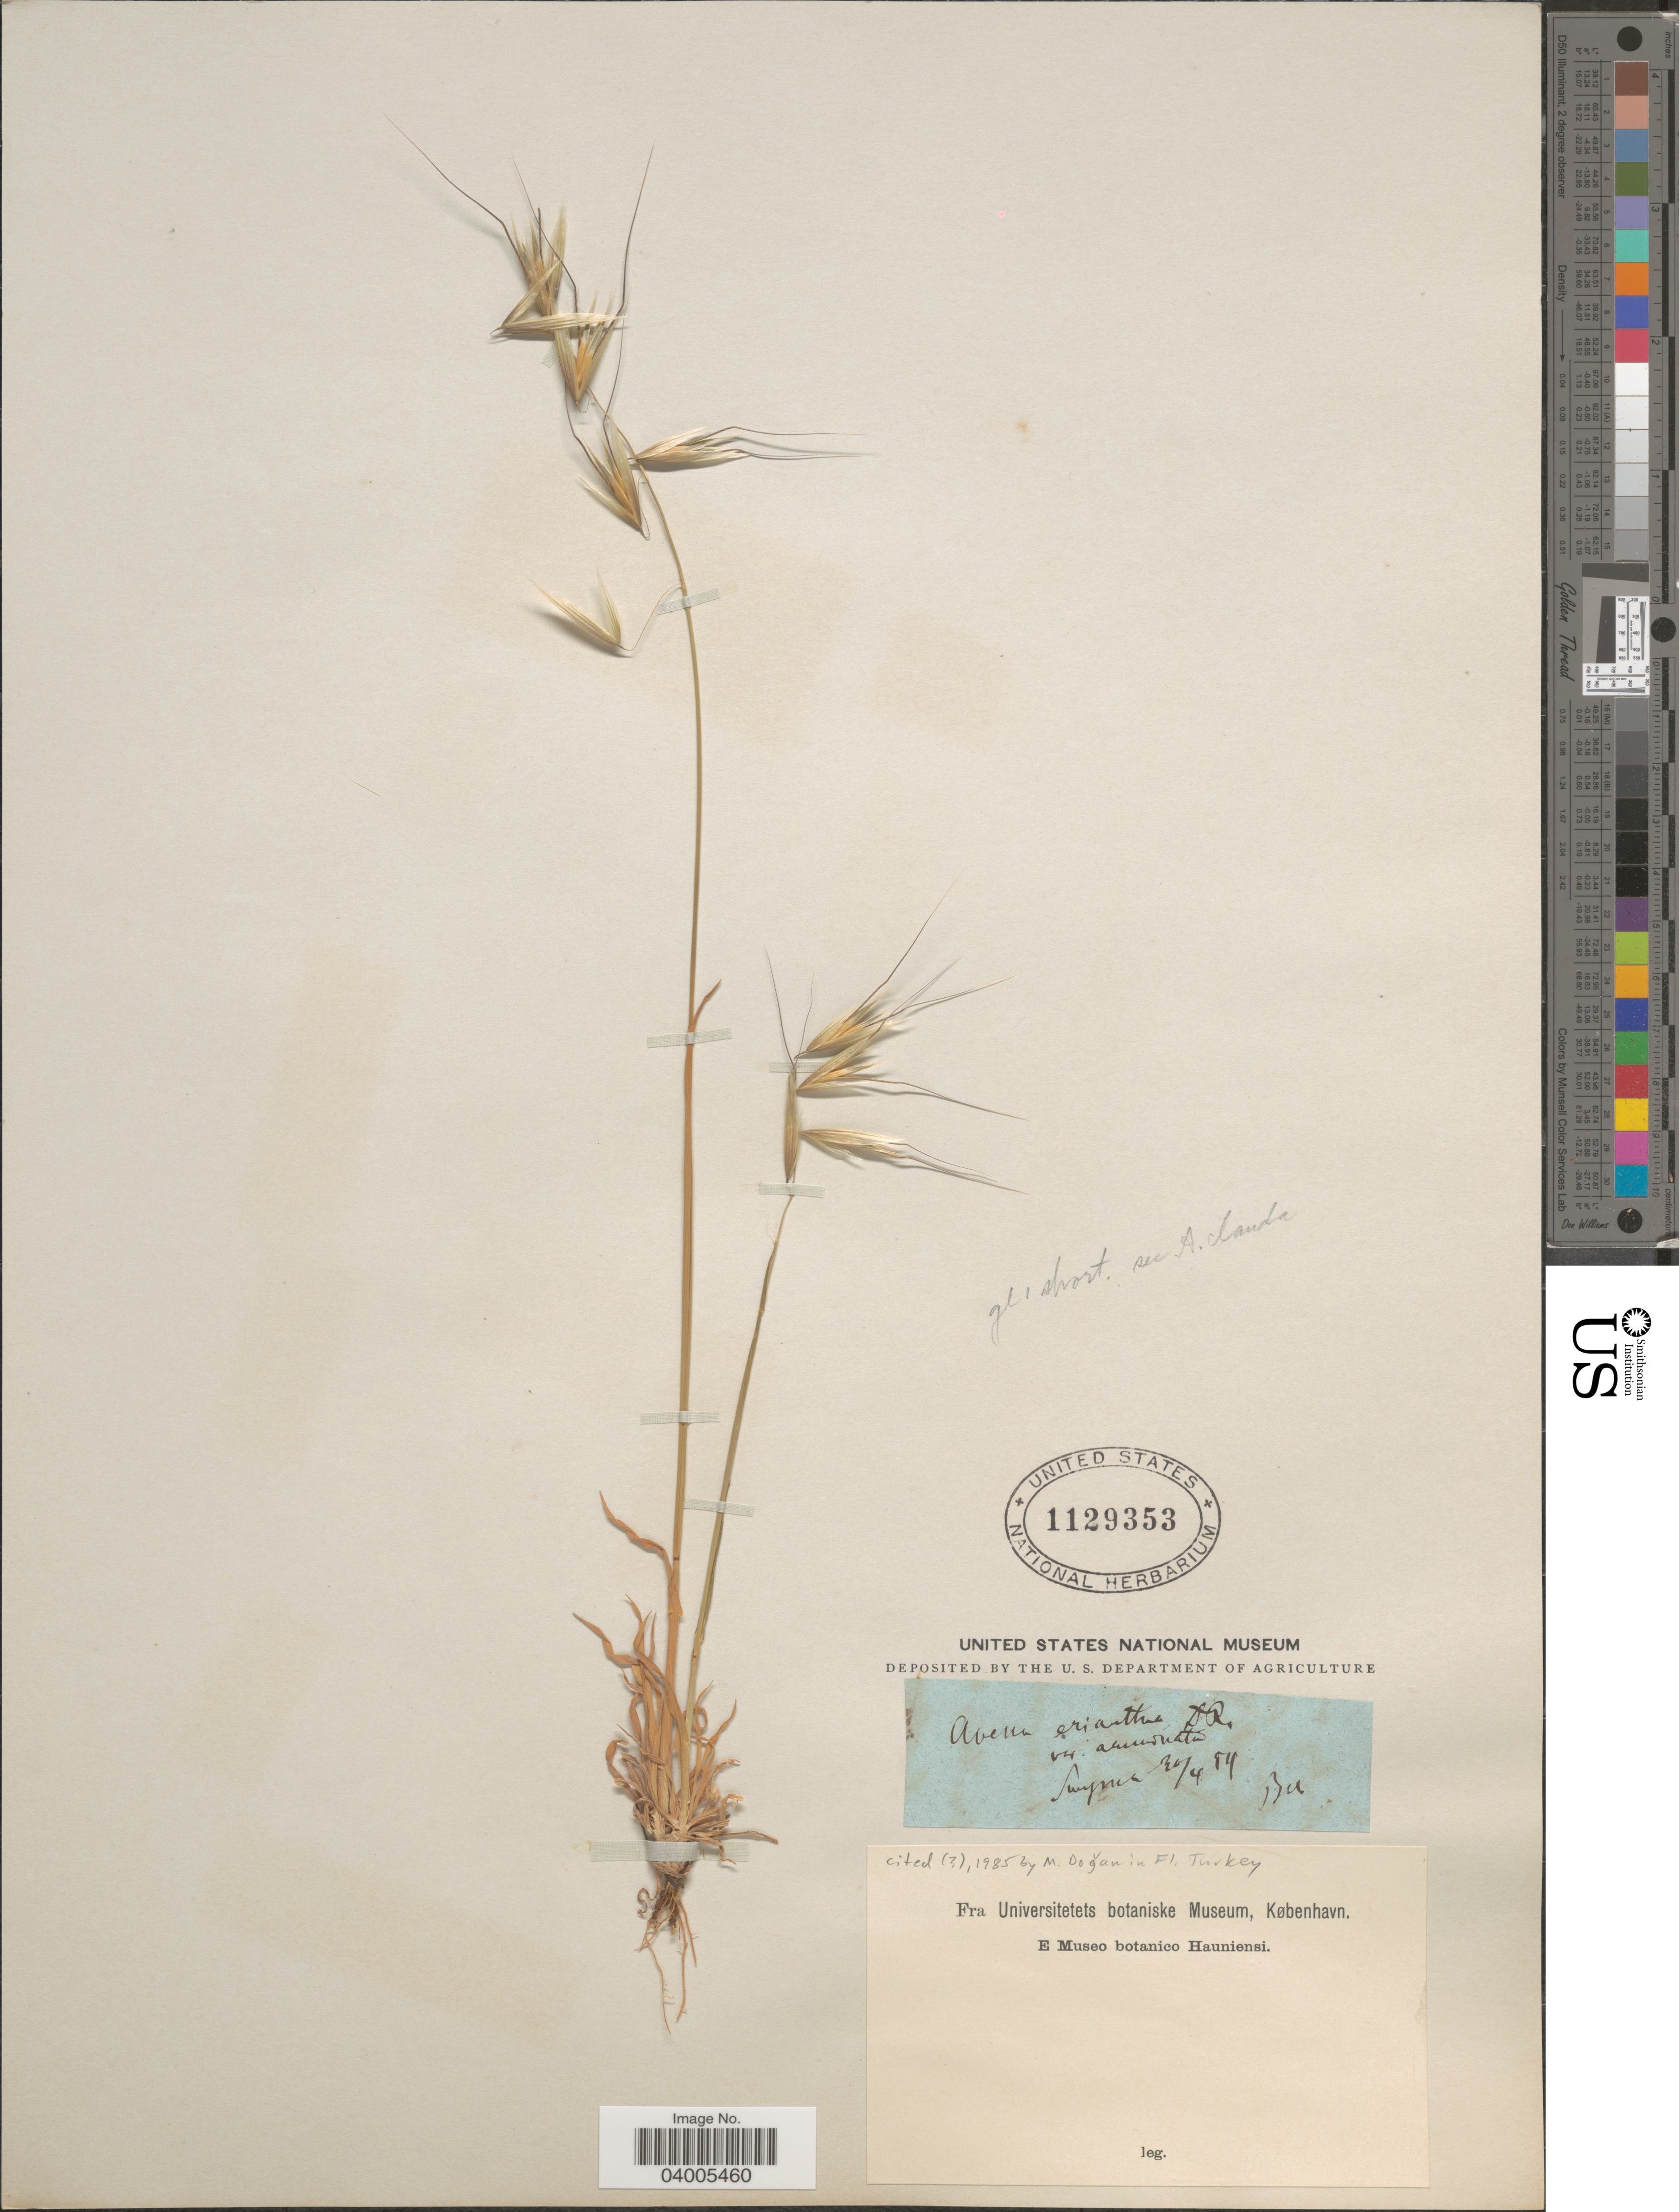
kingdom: Plantae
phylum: Tracheophyta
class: Liliopsida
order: Poales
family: Poaceae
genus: Avena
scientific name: Avena eriantha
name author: Durieu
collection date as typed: Transcribed d/m/y: 30/4/84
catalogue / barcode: US 1129353